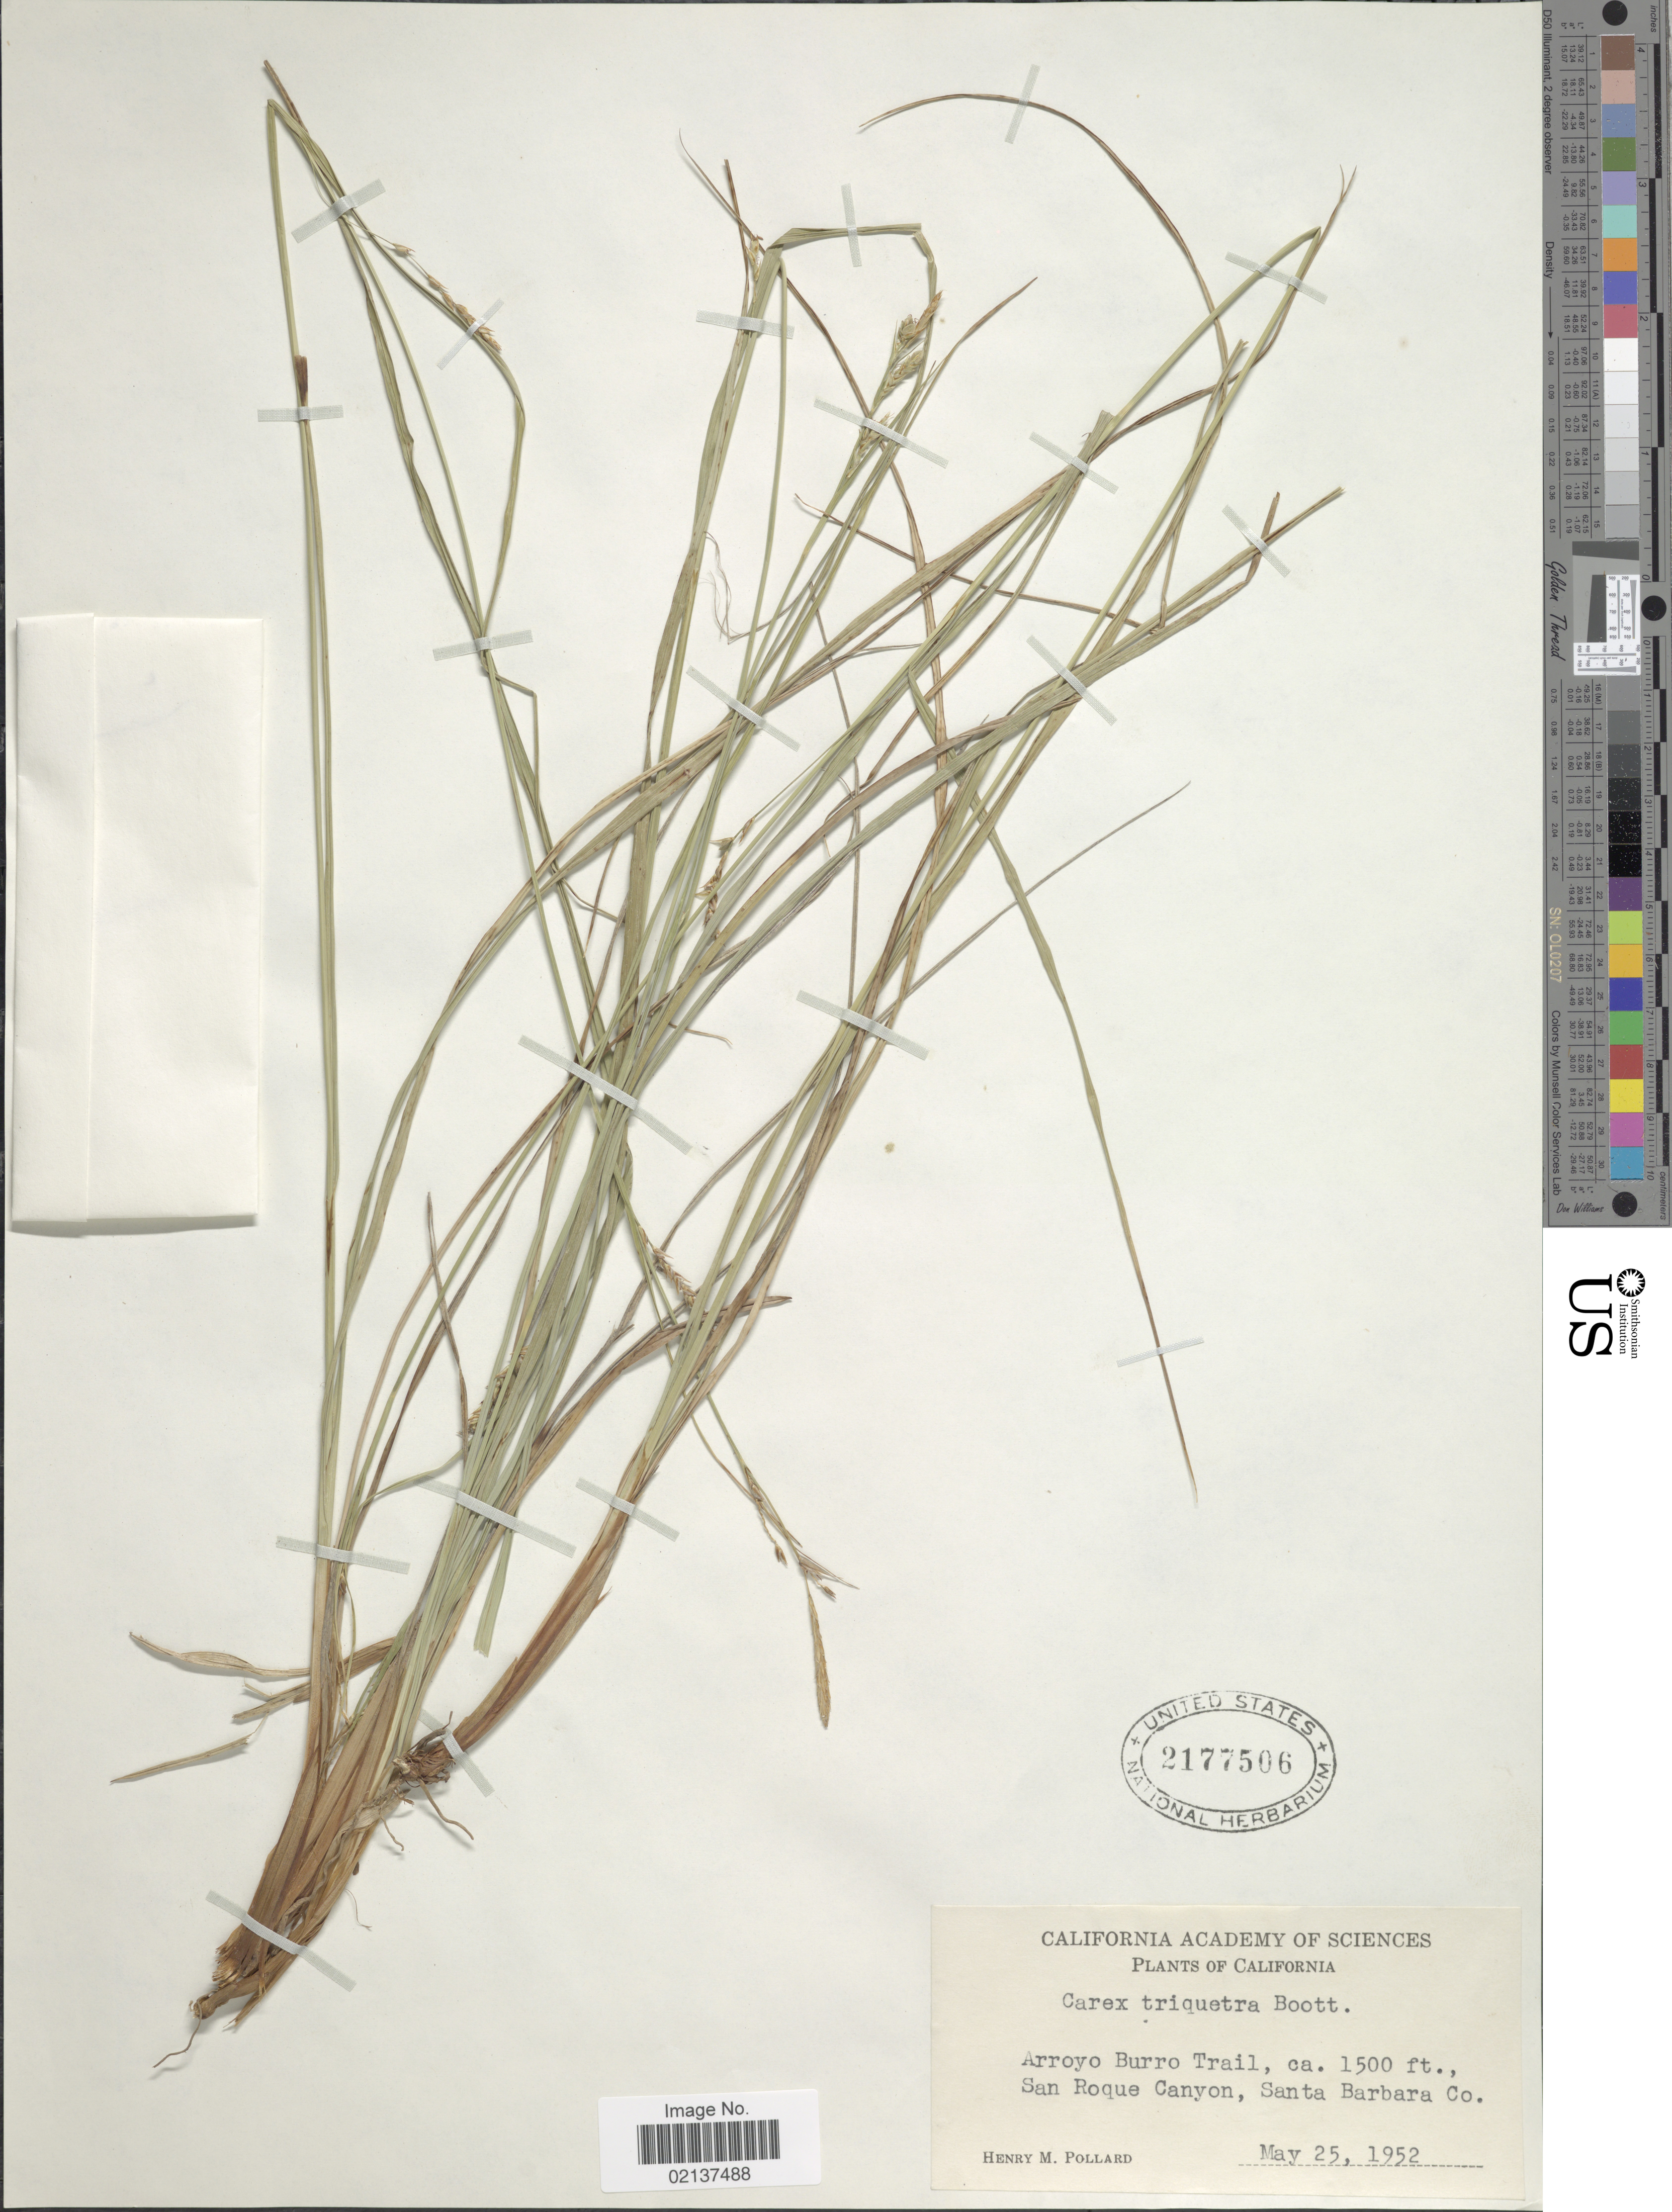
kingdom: Plantae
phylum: Tracheophyta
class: Liliopsida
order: Poales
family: Cyperaceae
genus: Carex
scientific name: Carex triquetra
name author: Boott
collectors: H. M. Pollard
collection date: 1952-05-25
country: United States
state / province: California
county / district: Santa Barbara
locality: Arroyo Burro Trail, San Roque Canyon, Santa Barbara Co.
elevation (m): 457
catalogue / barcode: US 2177506